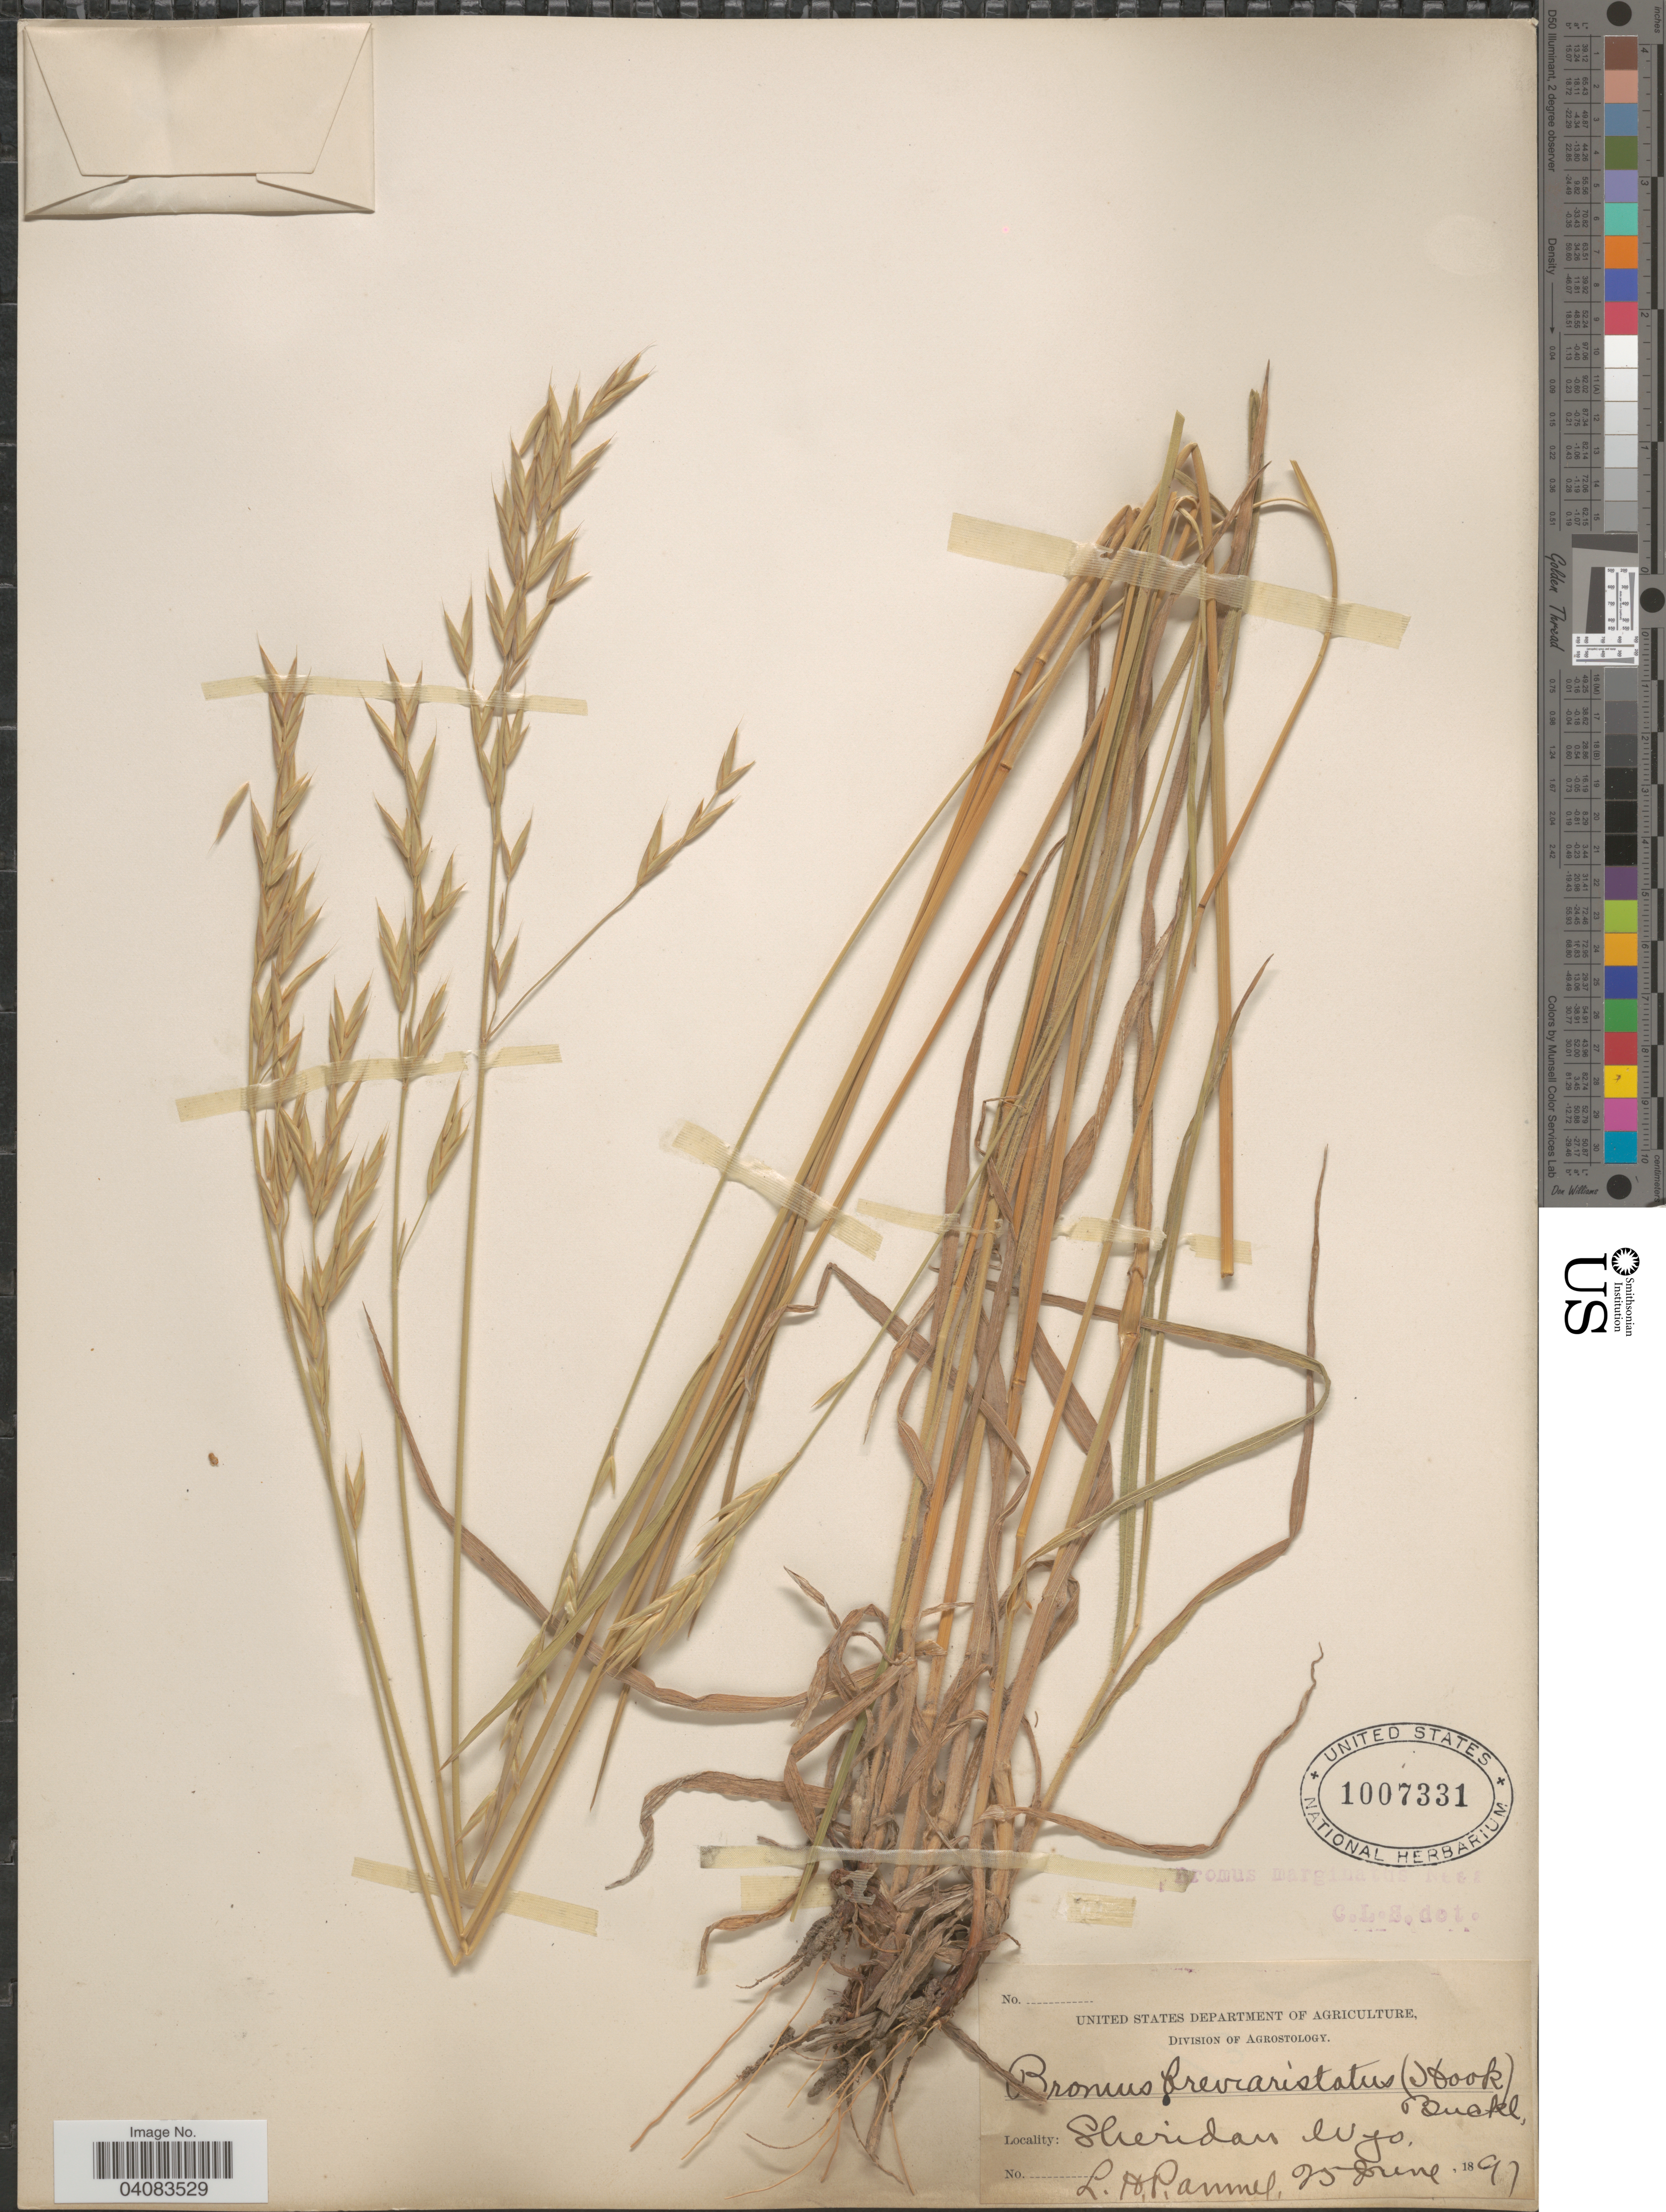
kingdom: Plantae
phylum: Tracheophyta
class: Liliopsida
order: Poales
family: Poaceae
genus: Bromus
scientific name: Bromus marginatus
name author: Nees ex Steud.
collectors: L. Pammel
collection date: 1897-06-25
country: United States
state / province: Wyoming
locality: Sheridan.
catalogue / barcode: US 1007331